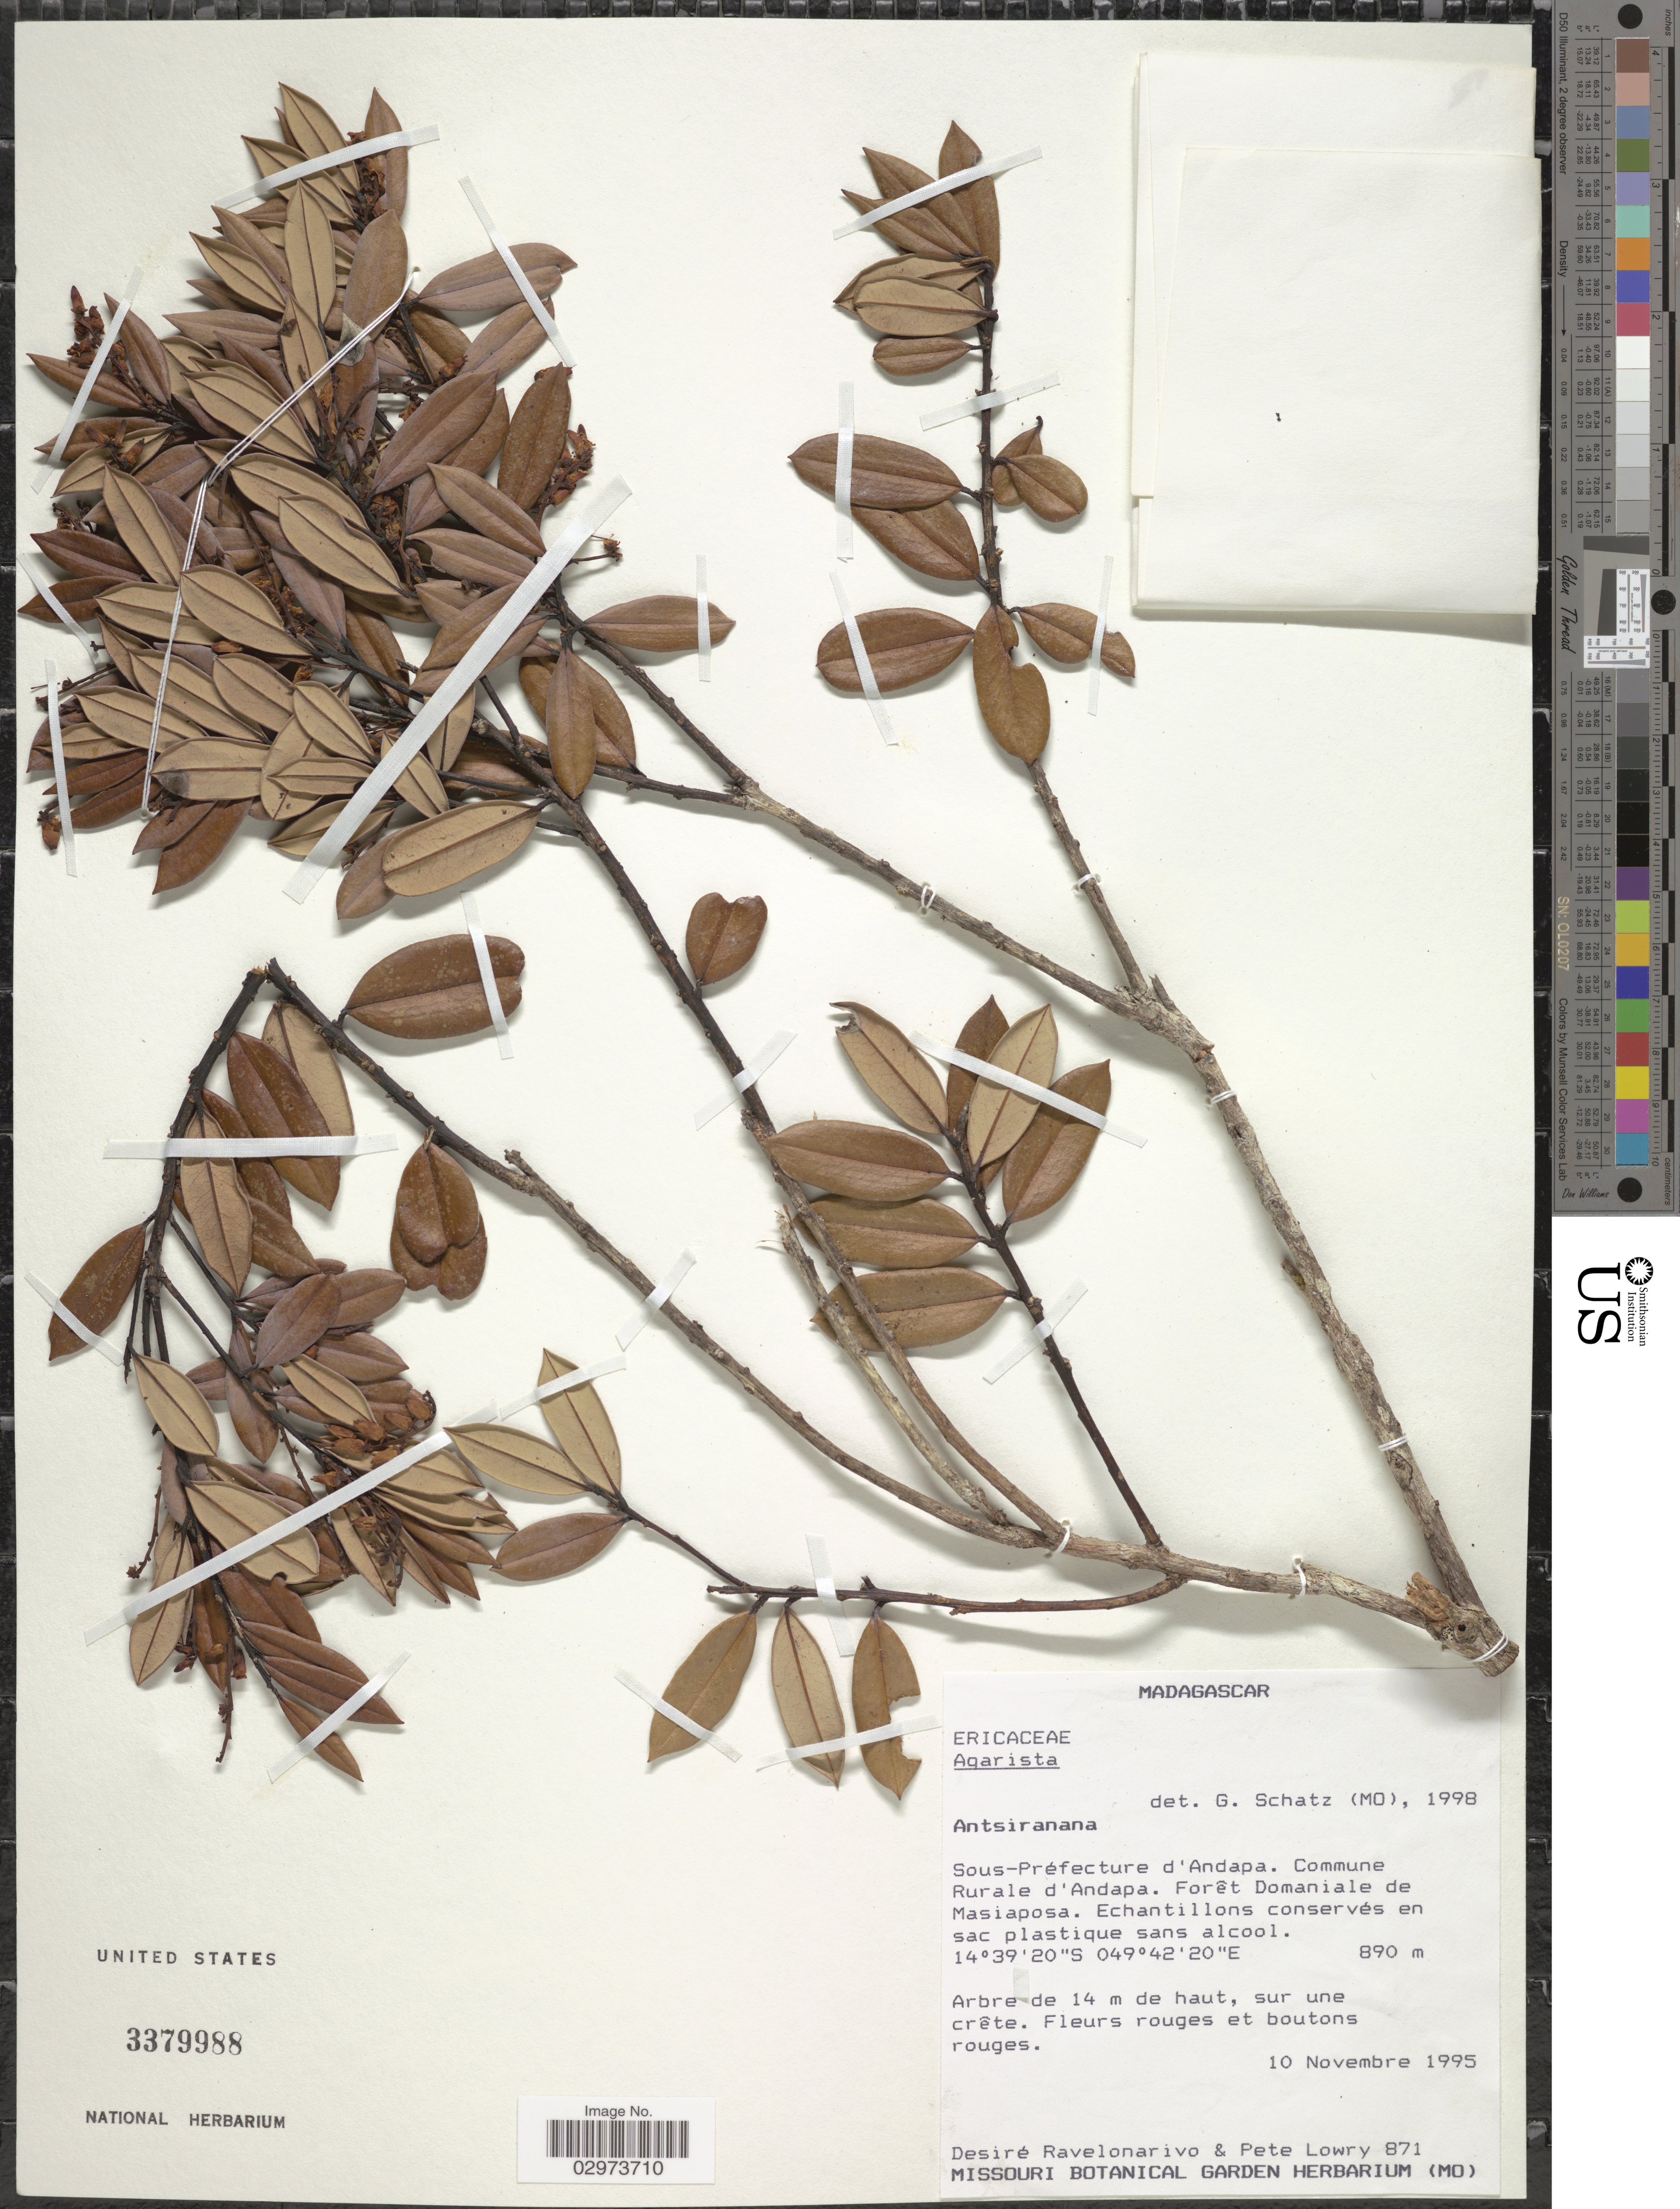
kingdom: Plantae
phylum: Tracheophyta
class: Magnoliopsida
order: Ericales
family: Ericaceae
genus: Agarista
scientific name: Agarista sp.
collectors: D. Ravelonarivo & P. P. Lowry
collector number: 871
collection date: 1995-11-10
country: Madagascar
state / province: Sava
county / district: Andapa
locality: Sous-Préfecture d'Andapa. Commune Rurale d'Andapa. Forêt Domaniale de Masiaposa.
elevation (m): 890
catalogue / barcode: US 3379988